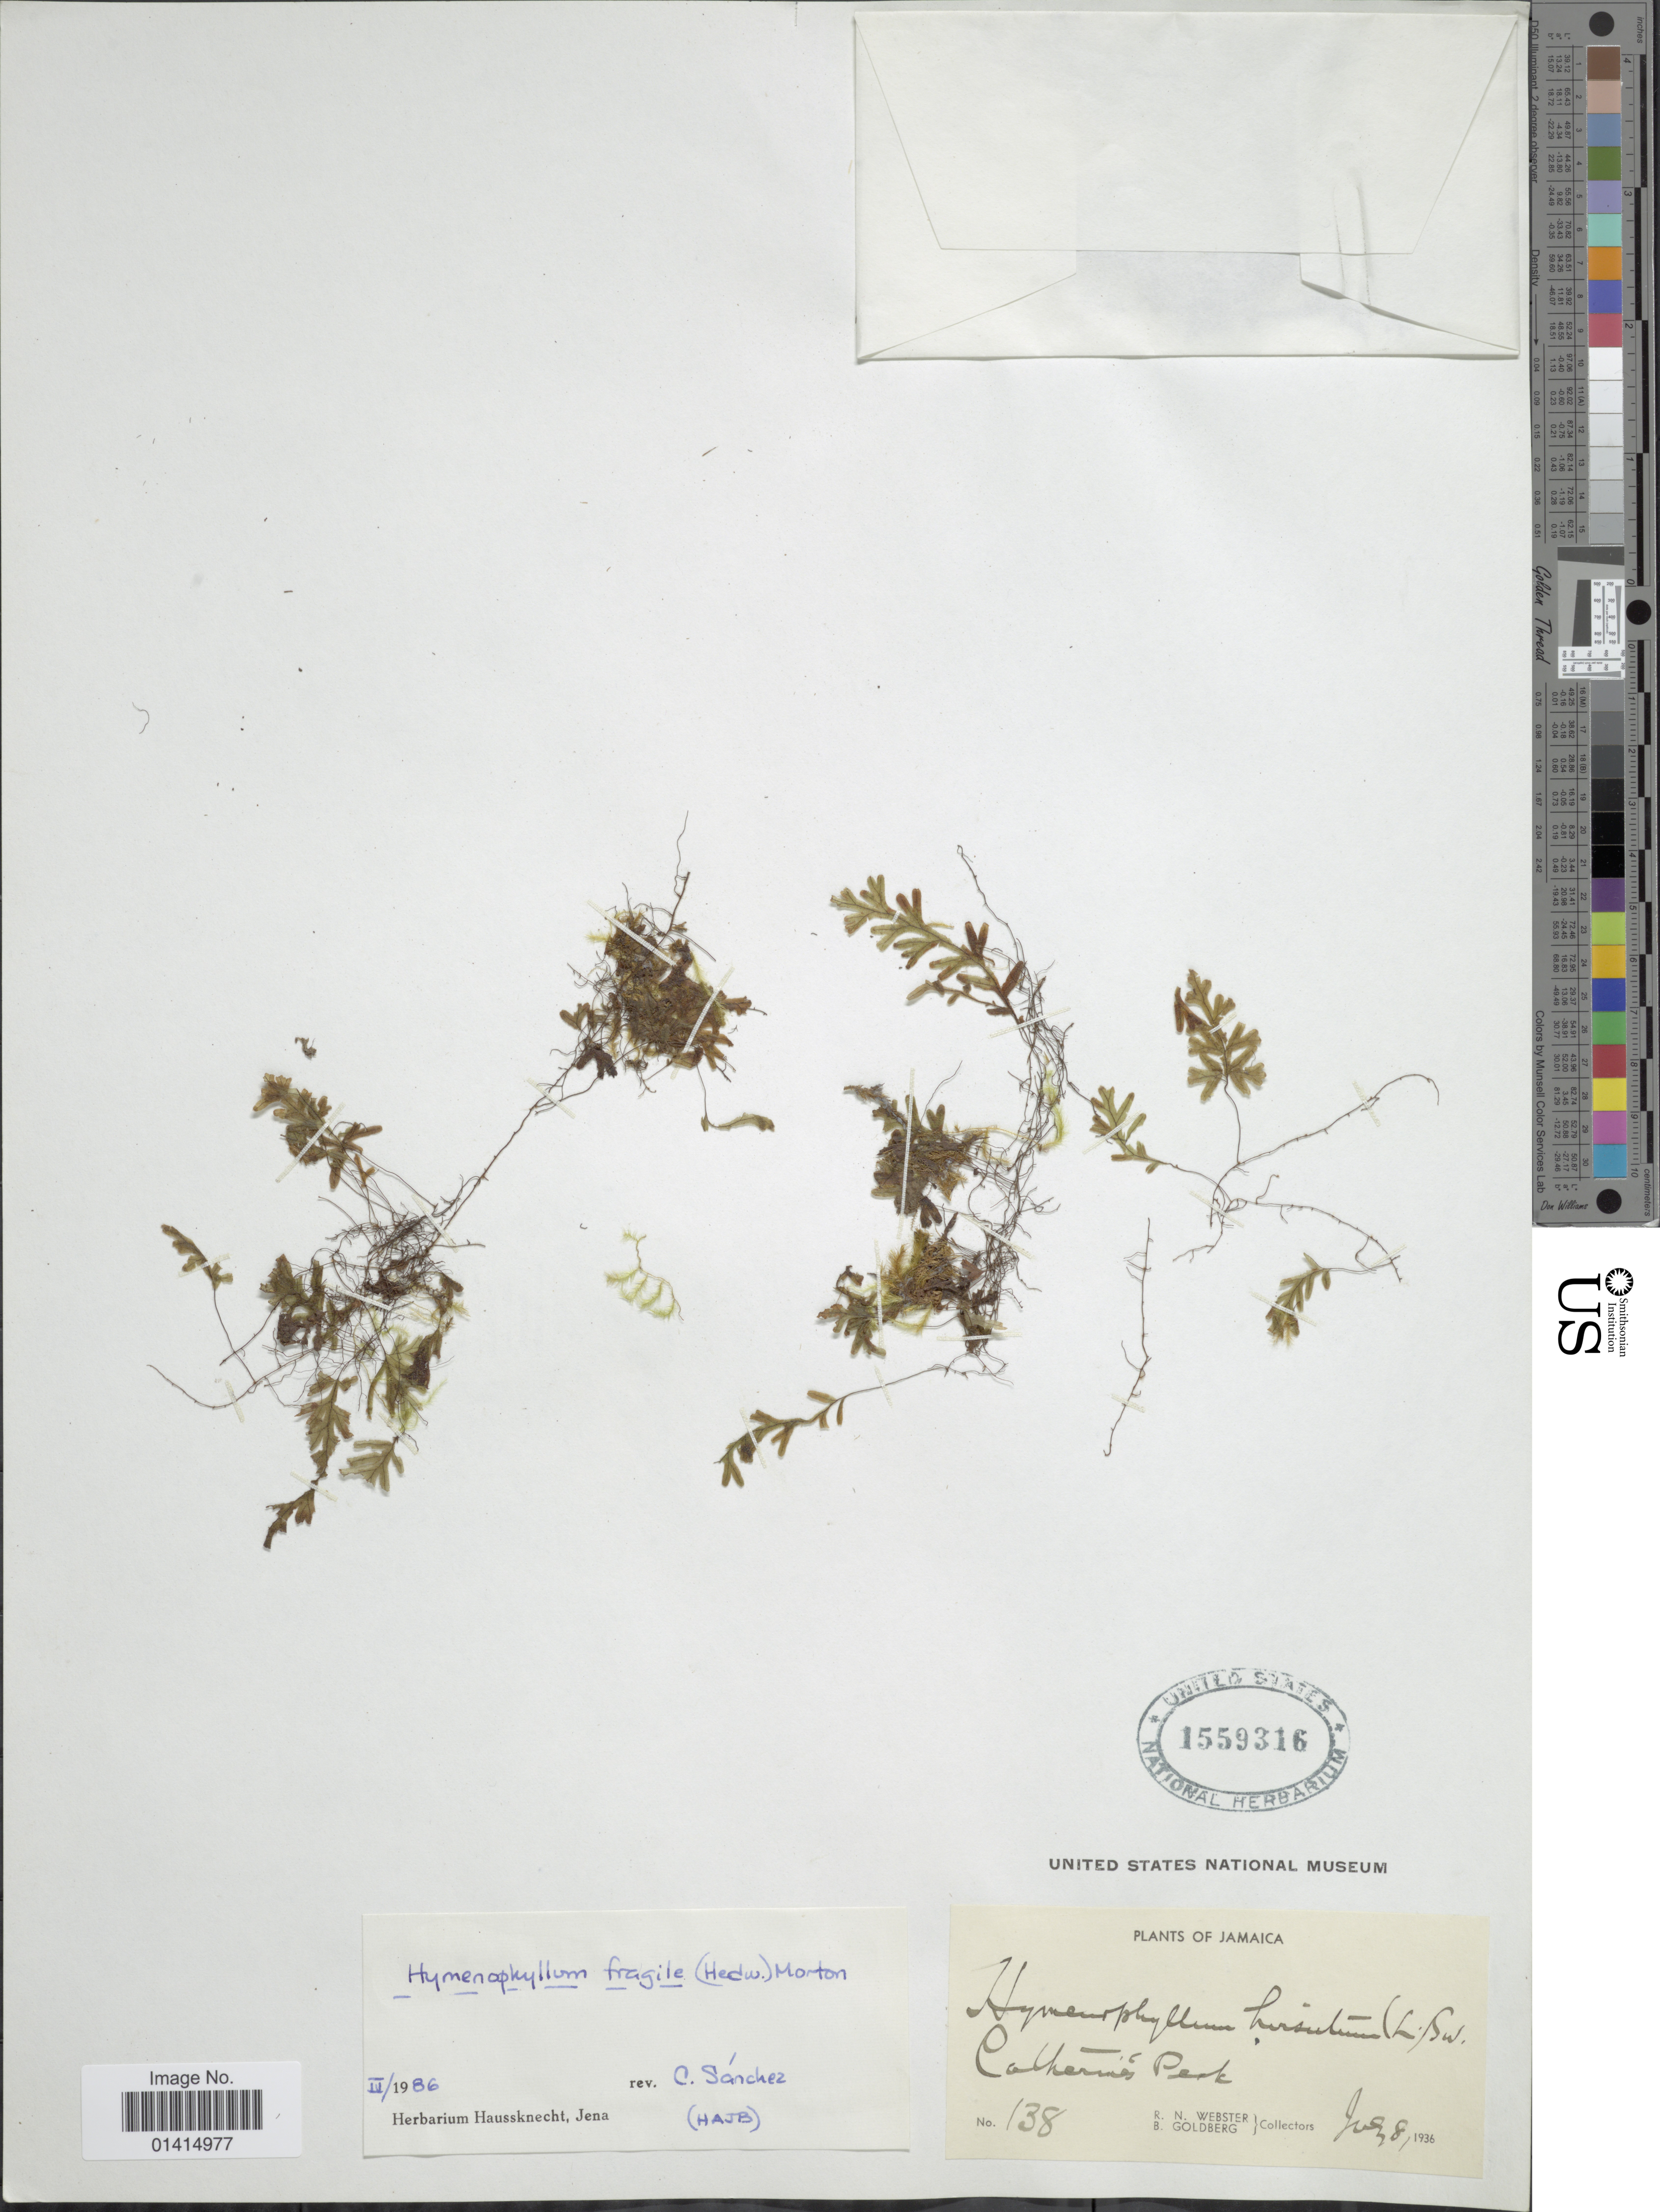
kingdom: Plantae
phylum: Tracheophyta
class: Polypodiopsida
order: Hymenophyllales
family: Hymenophyllaceae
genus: Hymenophyllum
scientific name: Hymenophyllum fragile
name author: (Hedw.) C.V. Morton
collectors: R. N. Webster & B. Goldberg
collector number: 138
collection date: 1936-07-08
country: Jamaica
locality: Catherine's Peak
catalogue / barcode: US 1559316